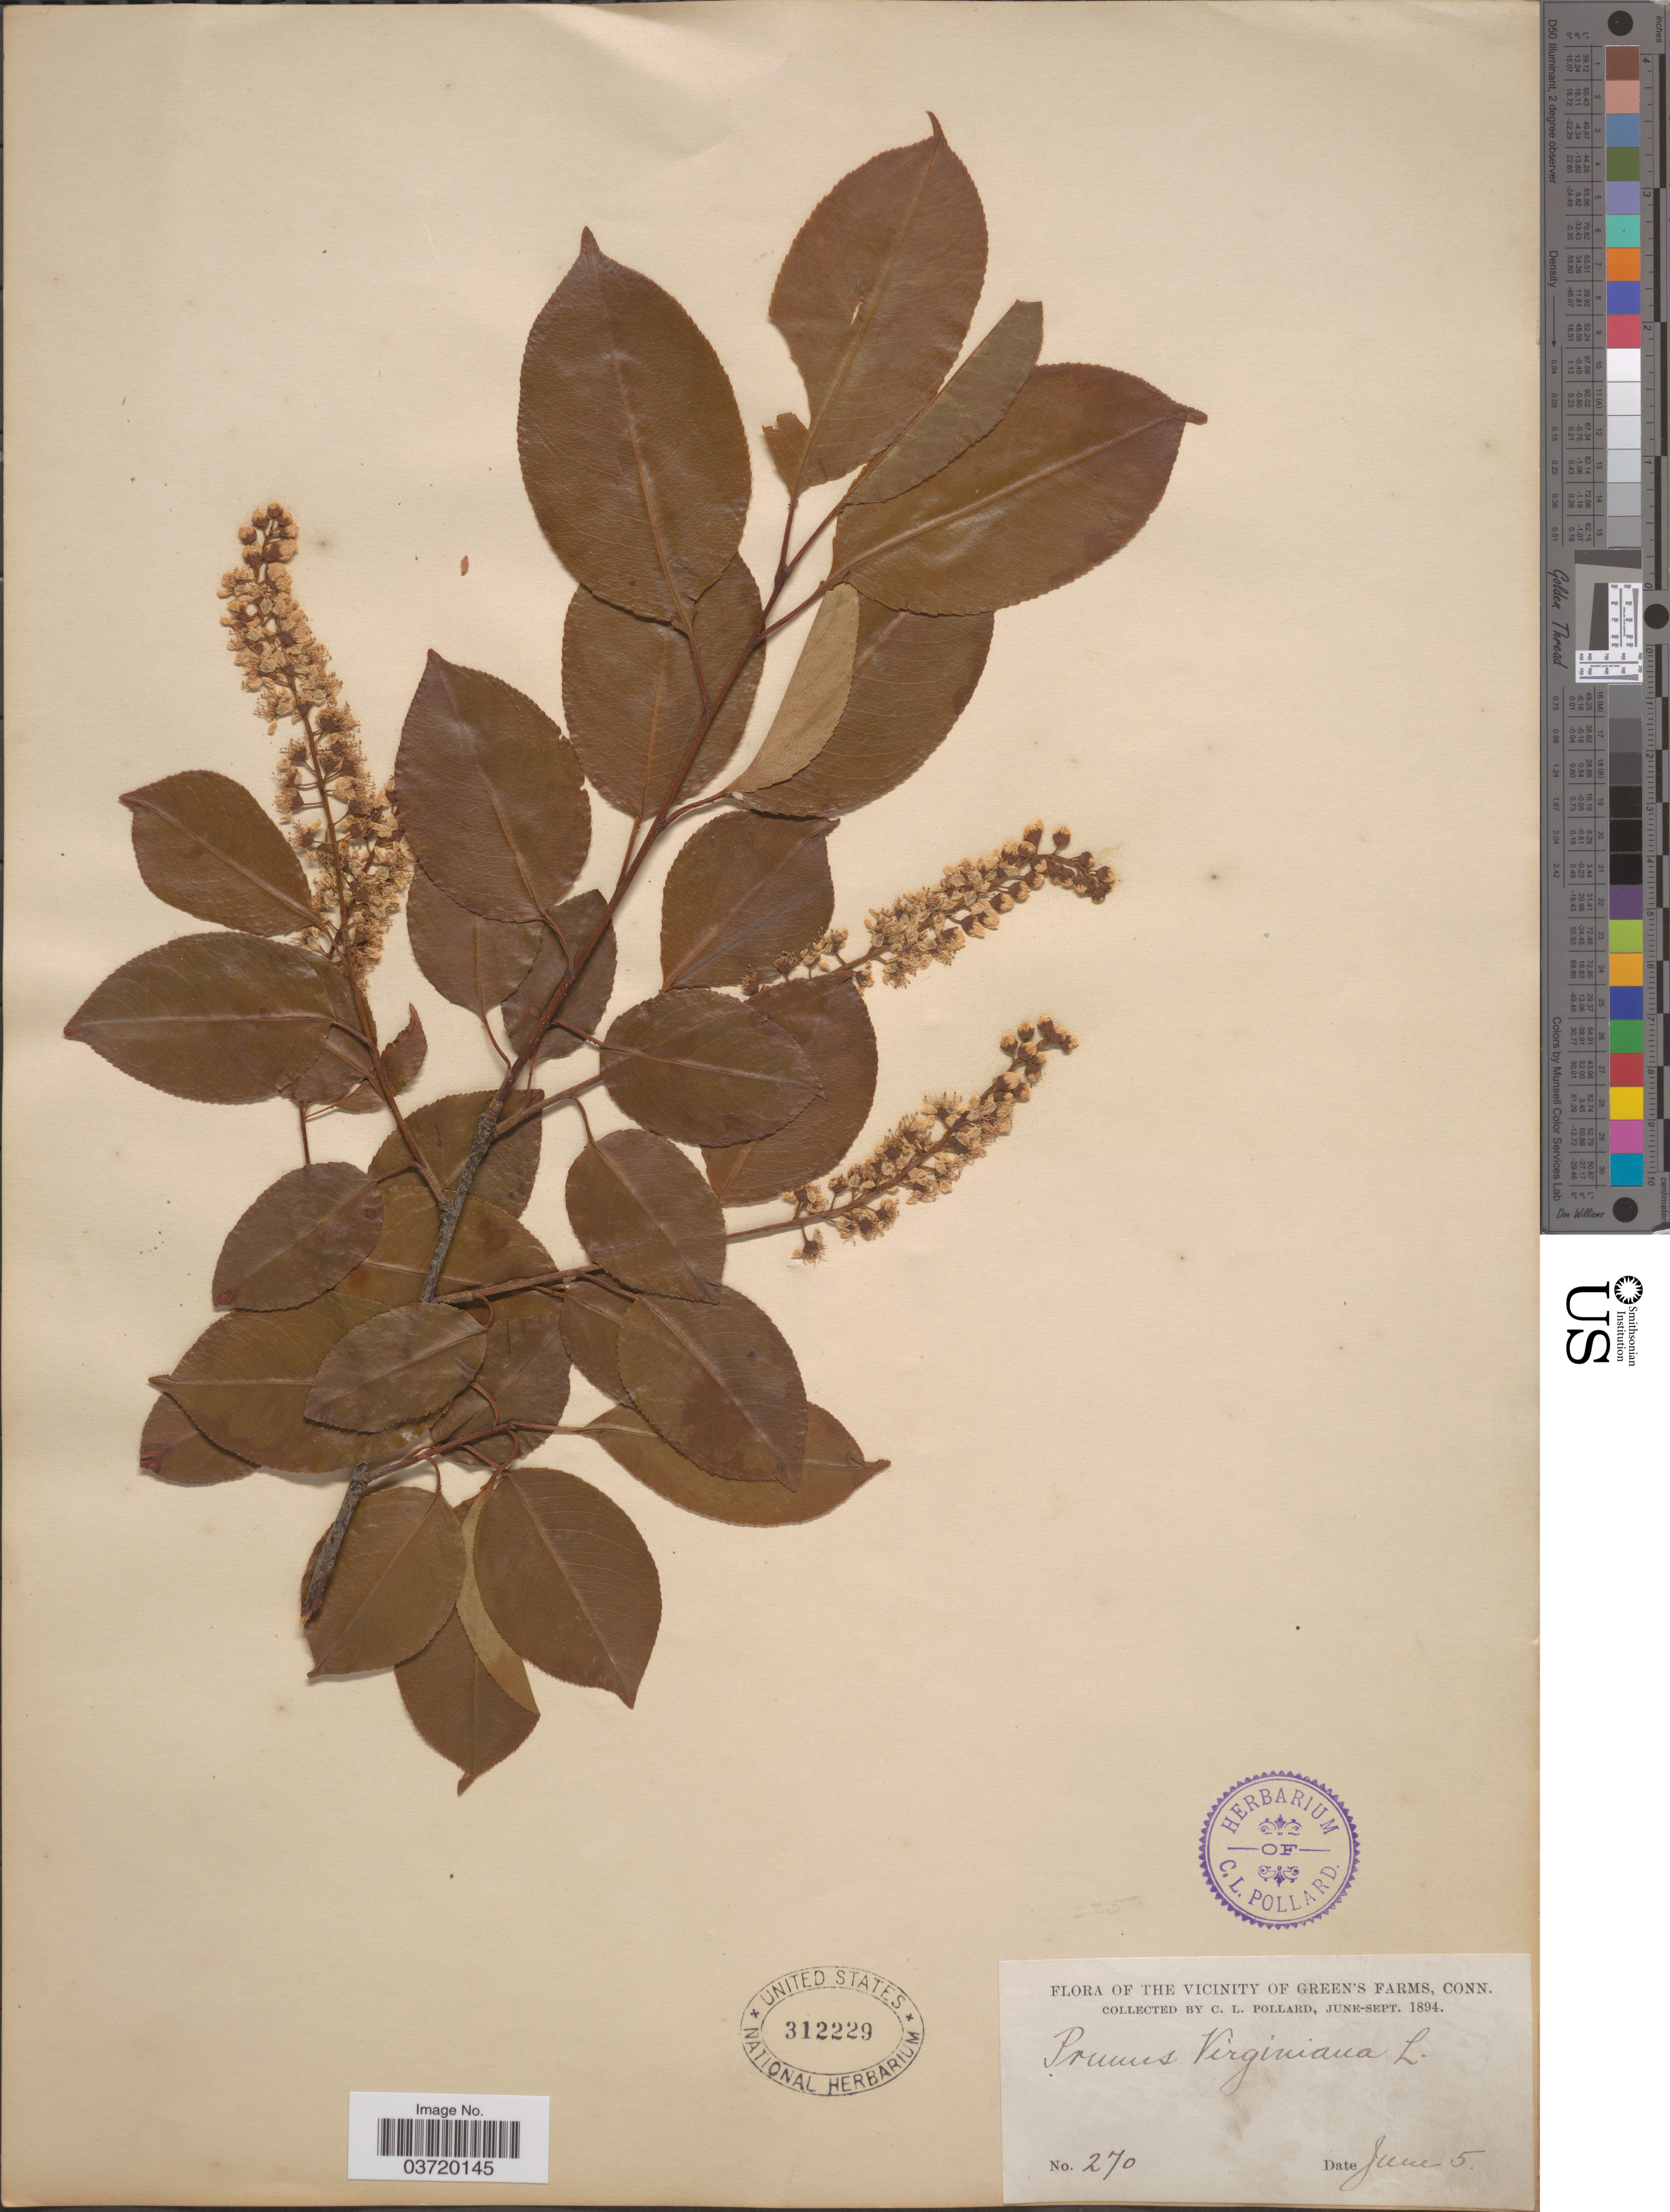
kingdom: Plantae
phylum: Tracheophyta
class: Magnoliopsida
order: Rosales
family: Rosaceae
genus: Prunus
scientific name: Prunus virginiana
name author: L.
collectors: C. L. Pollard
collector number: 270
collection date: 1894-06-05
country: United States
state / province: Connecticut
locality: The Vicinity of Green's Farm.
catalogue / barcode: US 312229